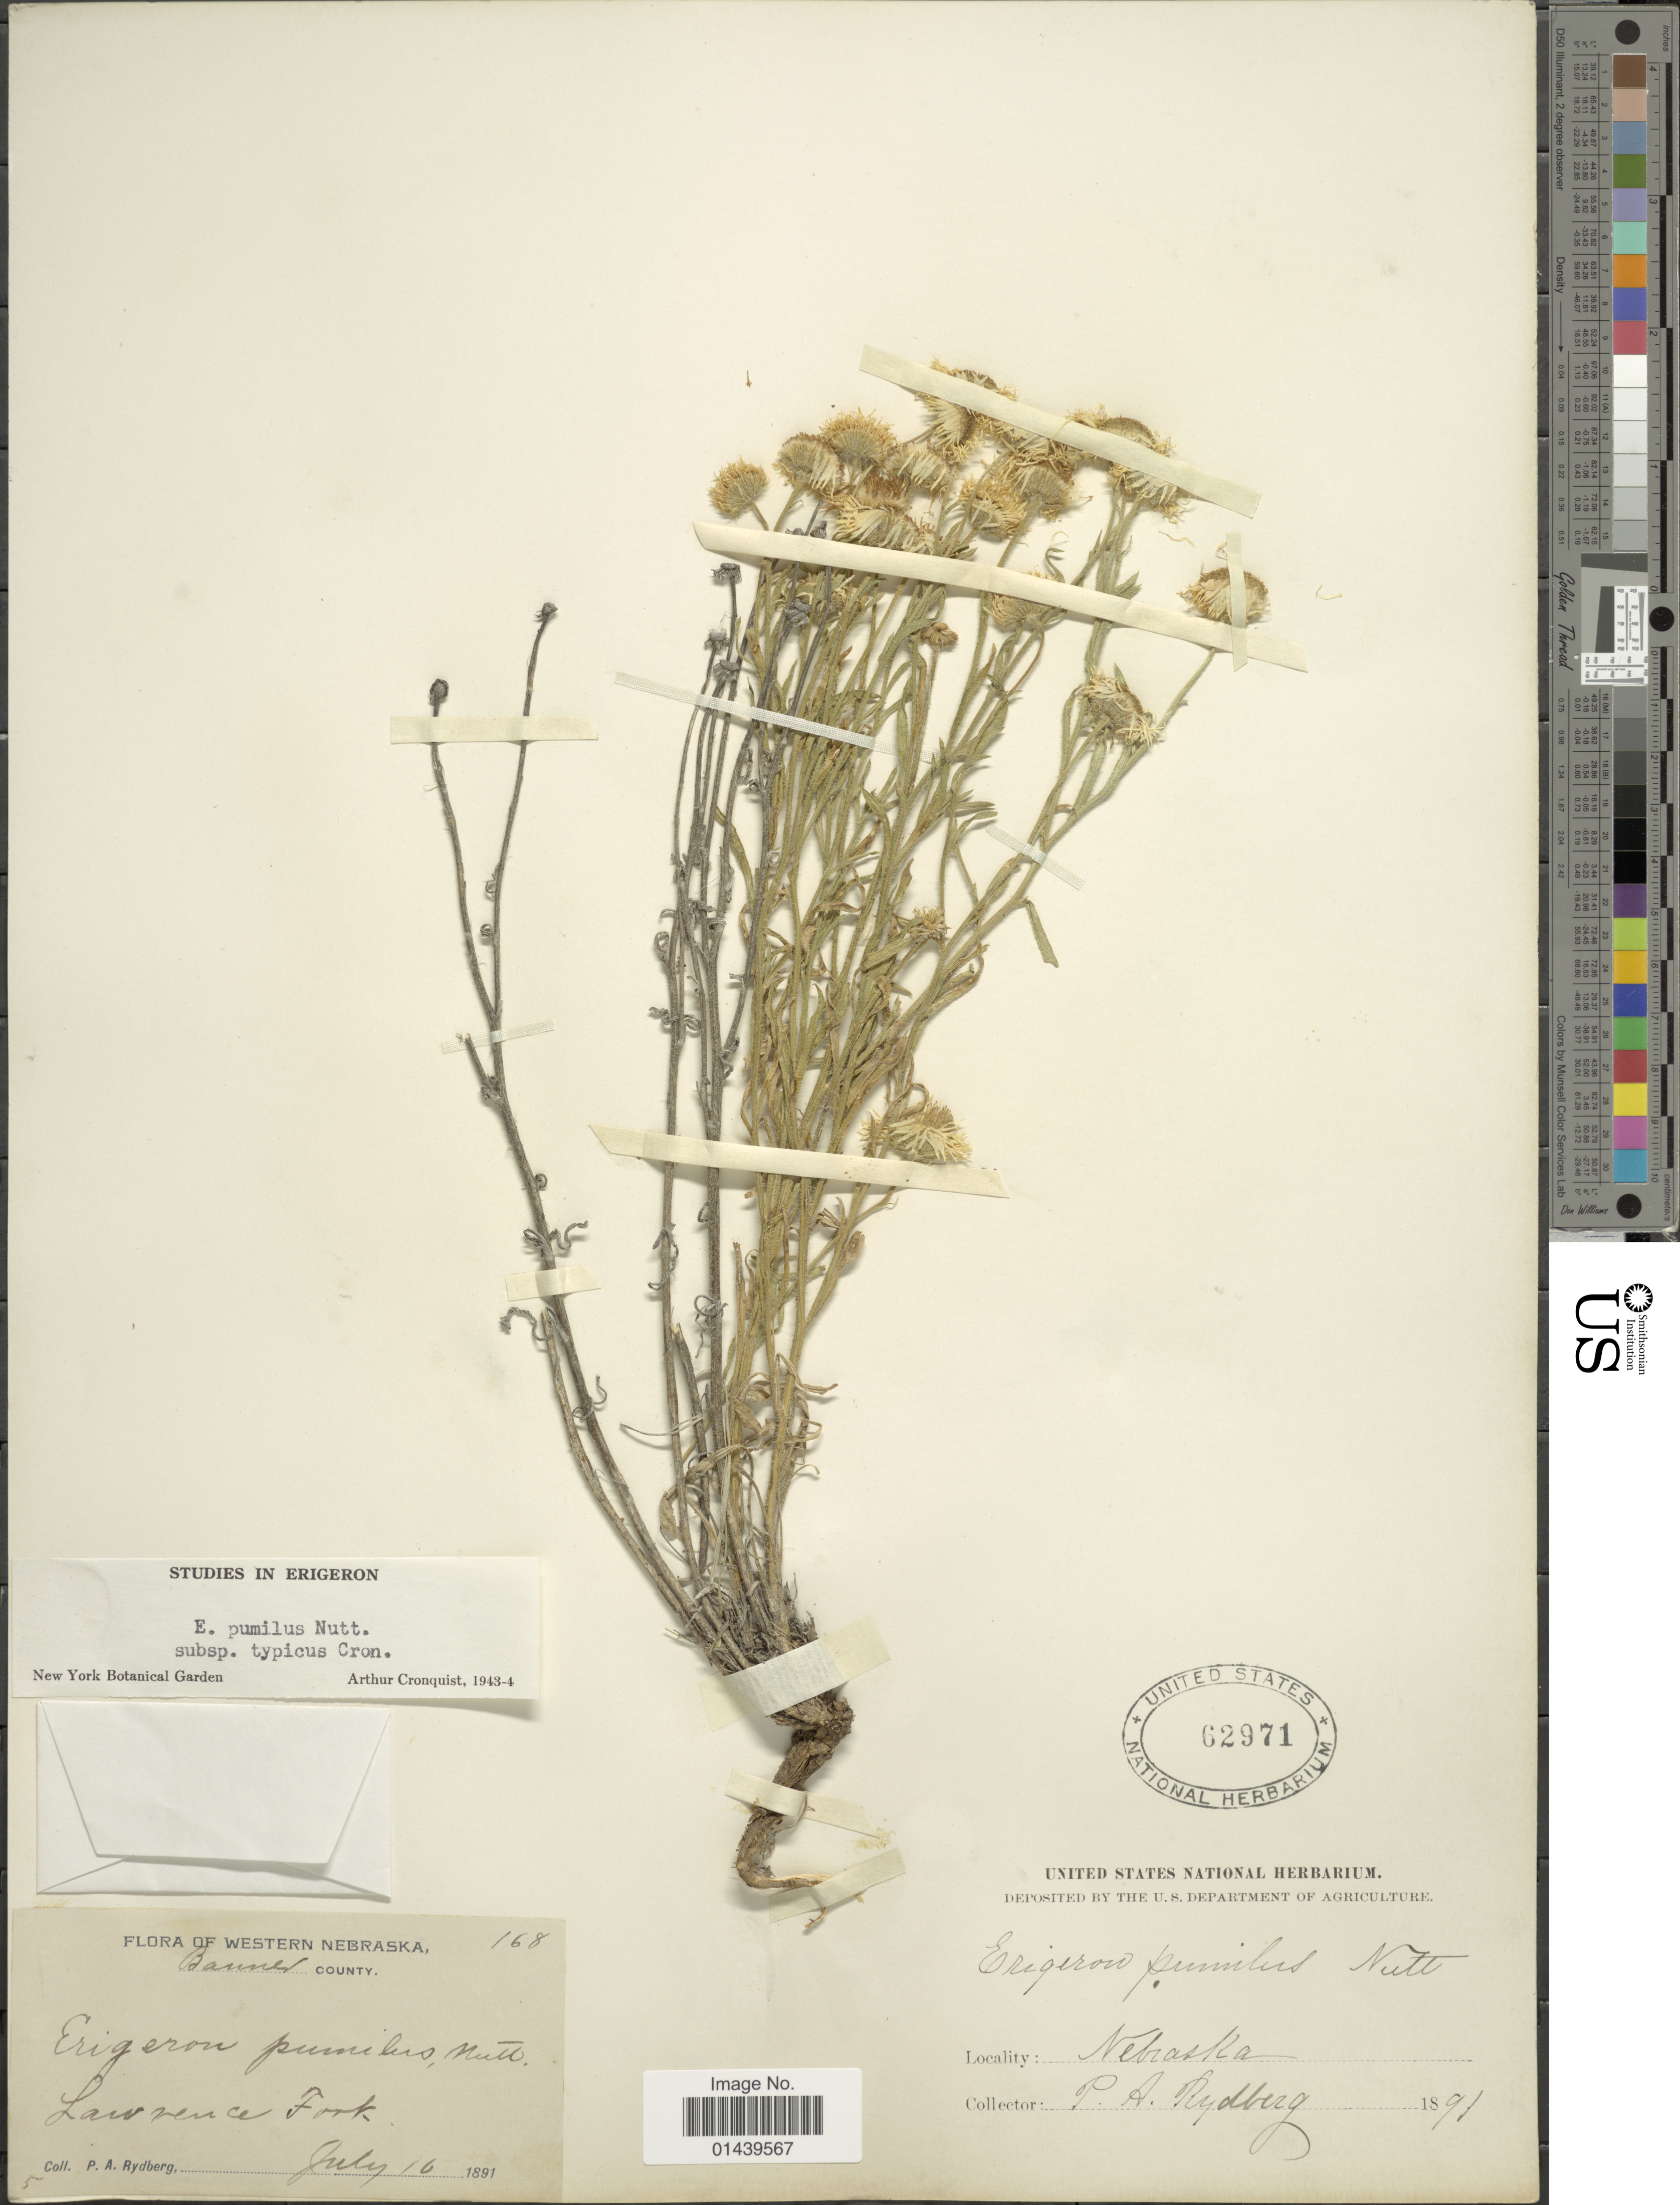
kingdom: Plantae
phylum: Tracheophyta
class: Magnoliopsida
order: Asterales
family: Asteraceae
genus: Erigeron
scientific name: Erigeron pumilus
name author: Nutt.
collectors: P. A. Rydberg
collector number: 168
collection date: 1891-07-16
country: United States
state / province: Nebraska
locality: Western Nebraska. Lawrence Fork. Bauner County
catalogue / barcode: US 62971